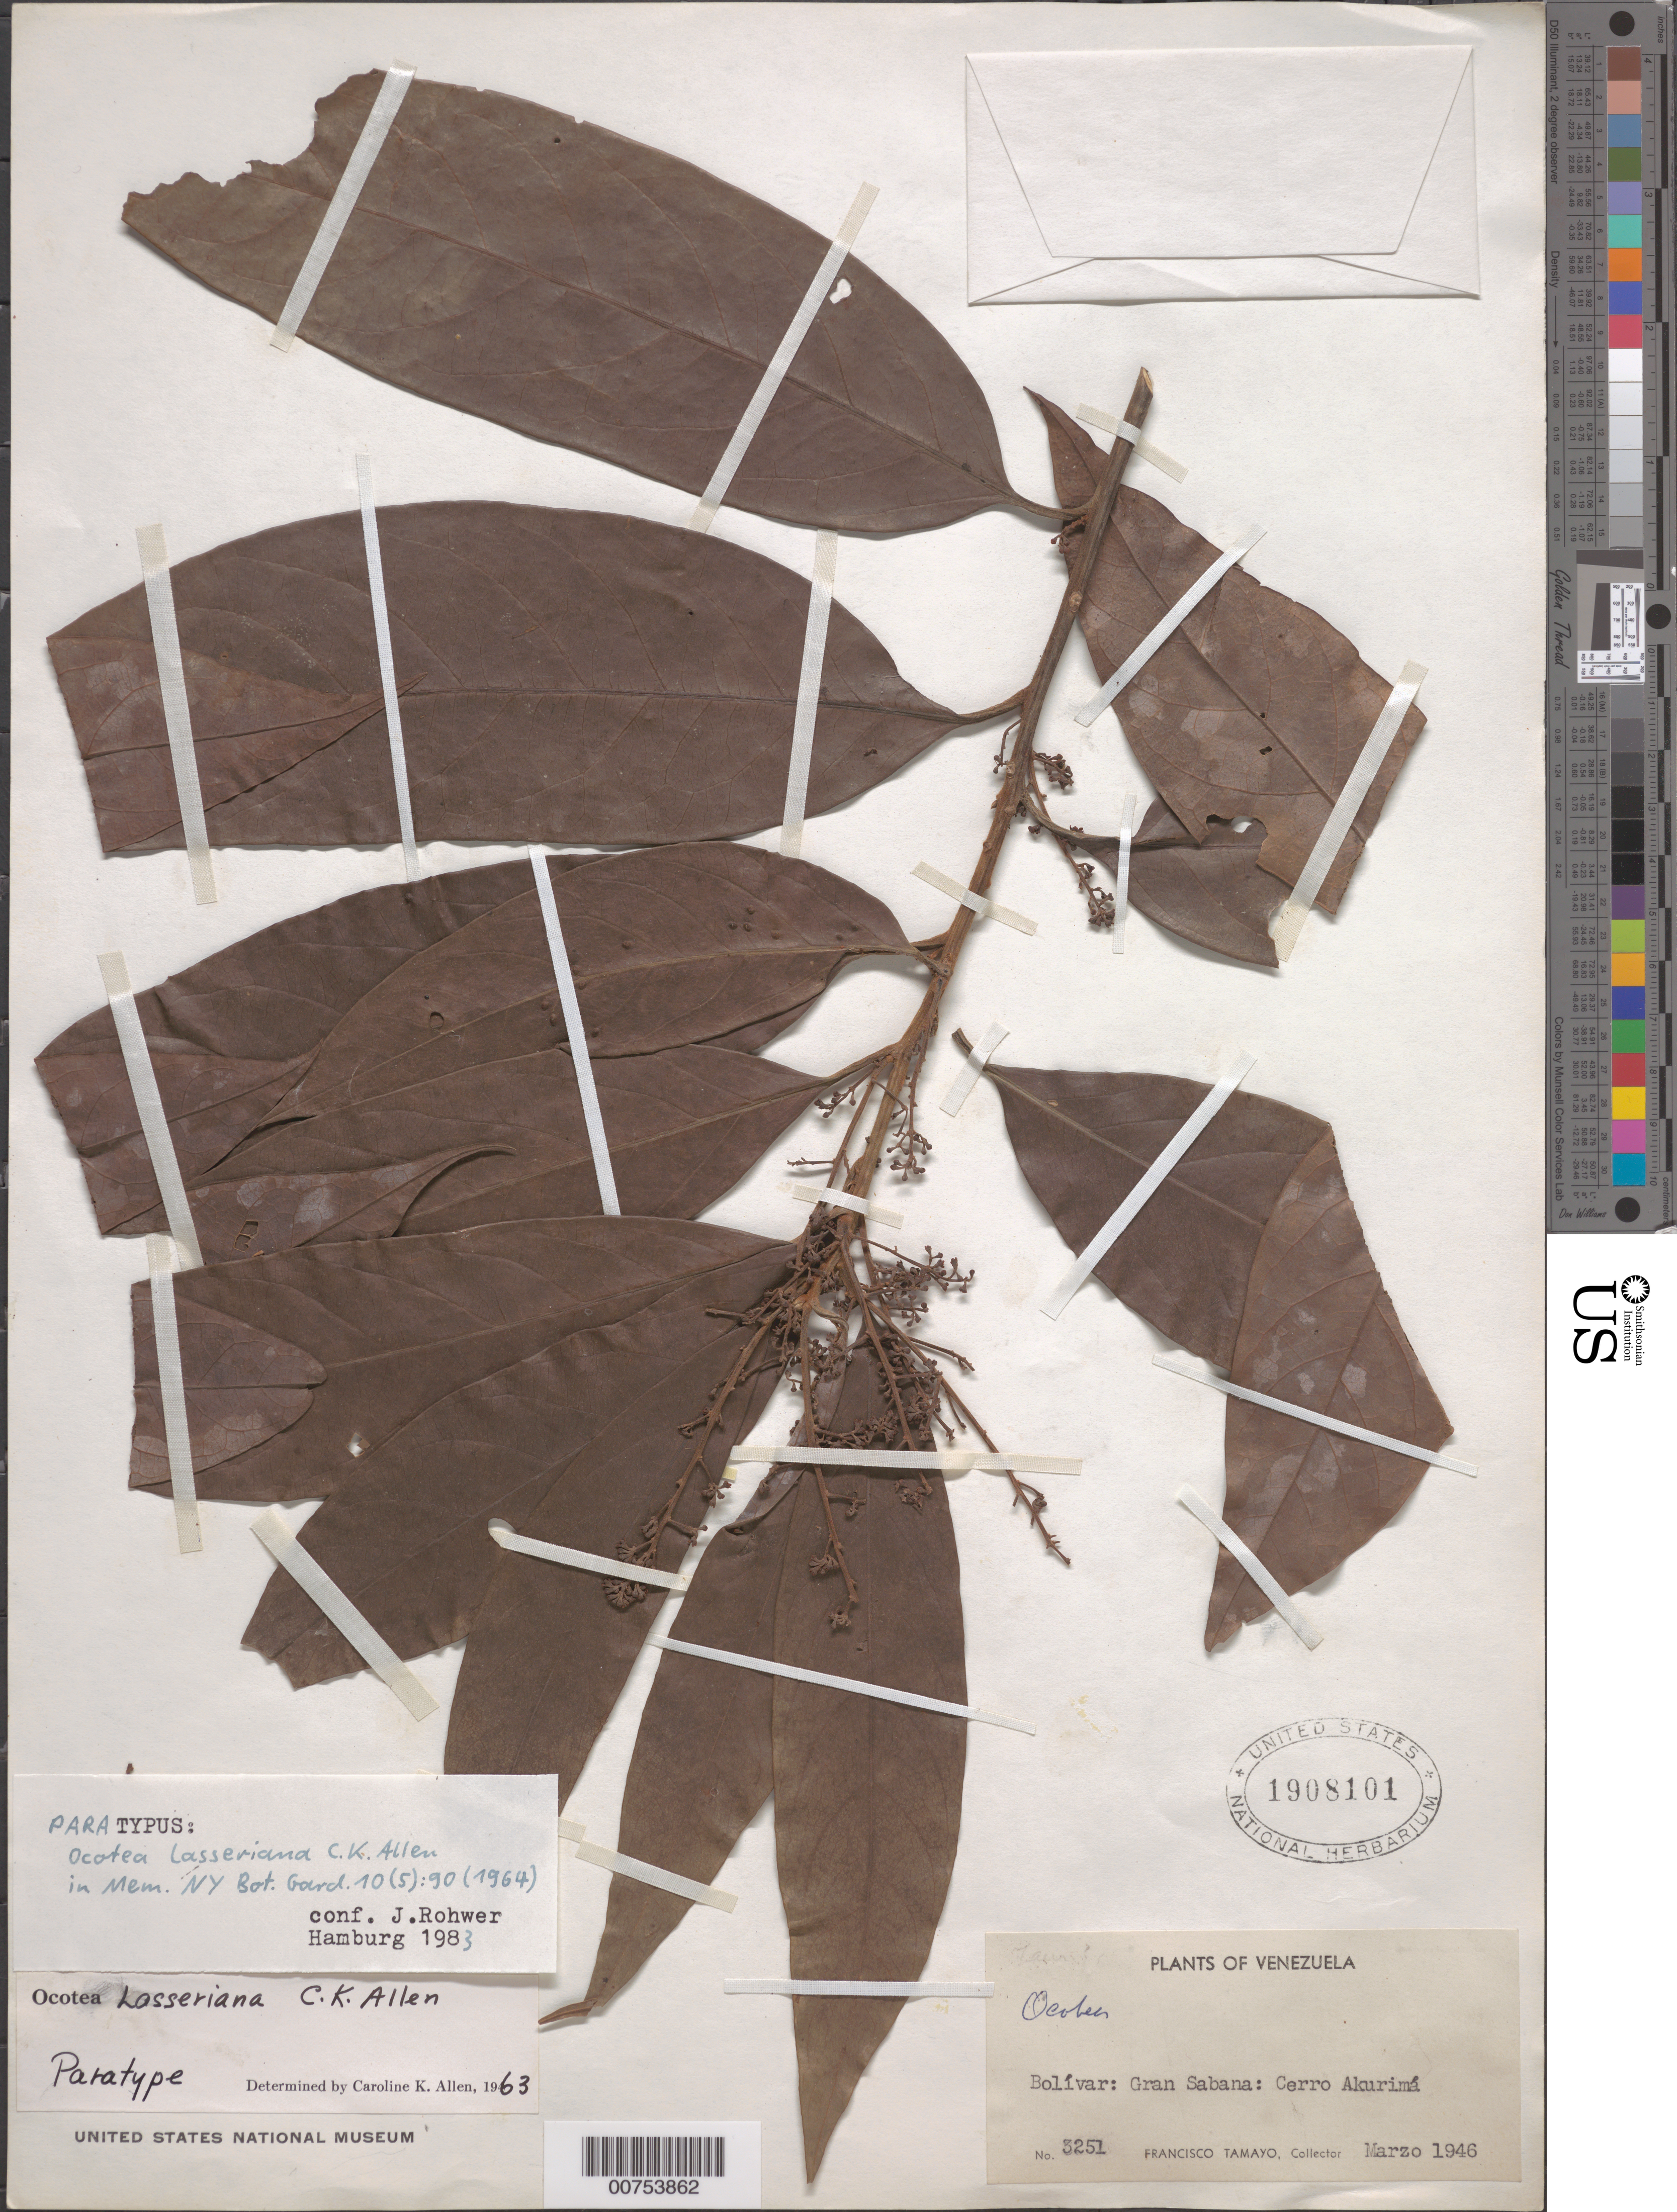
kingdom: Plantae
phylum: Tracheophyta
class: Magnoliopsida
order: Laurales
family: Lauraceae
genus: Ocotea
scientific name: Ocotea lasseriana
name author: C.K. Allen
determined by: Rohwer, J. G.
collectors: F. Tamayo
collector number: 3251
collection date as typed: Mar-46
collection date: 1946-03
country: Venezuela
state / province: Bolívar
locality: Gran Sabana, Cerro Akurimá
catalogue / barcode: US 1908101